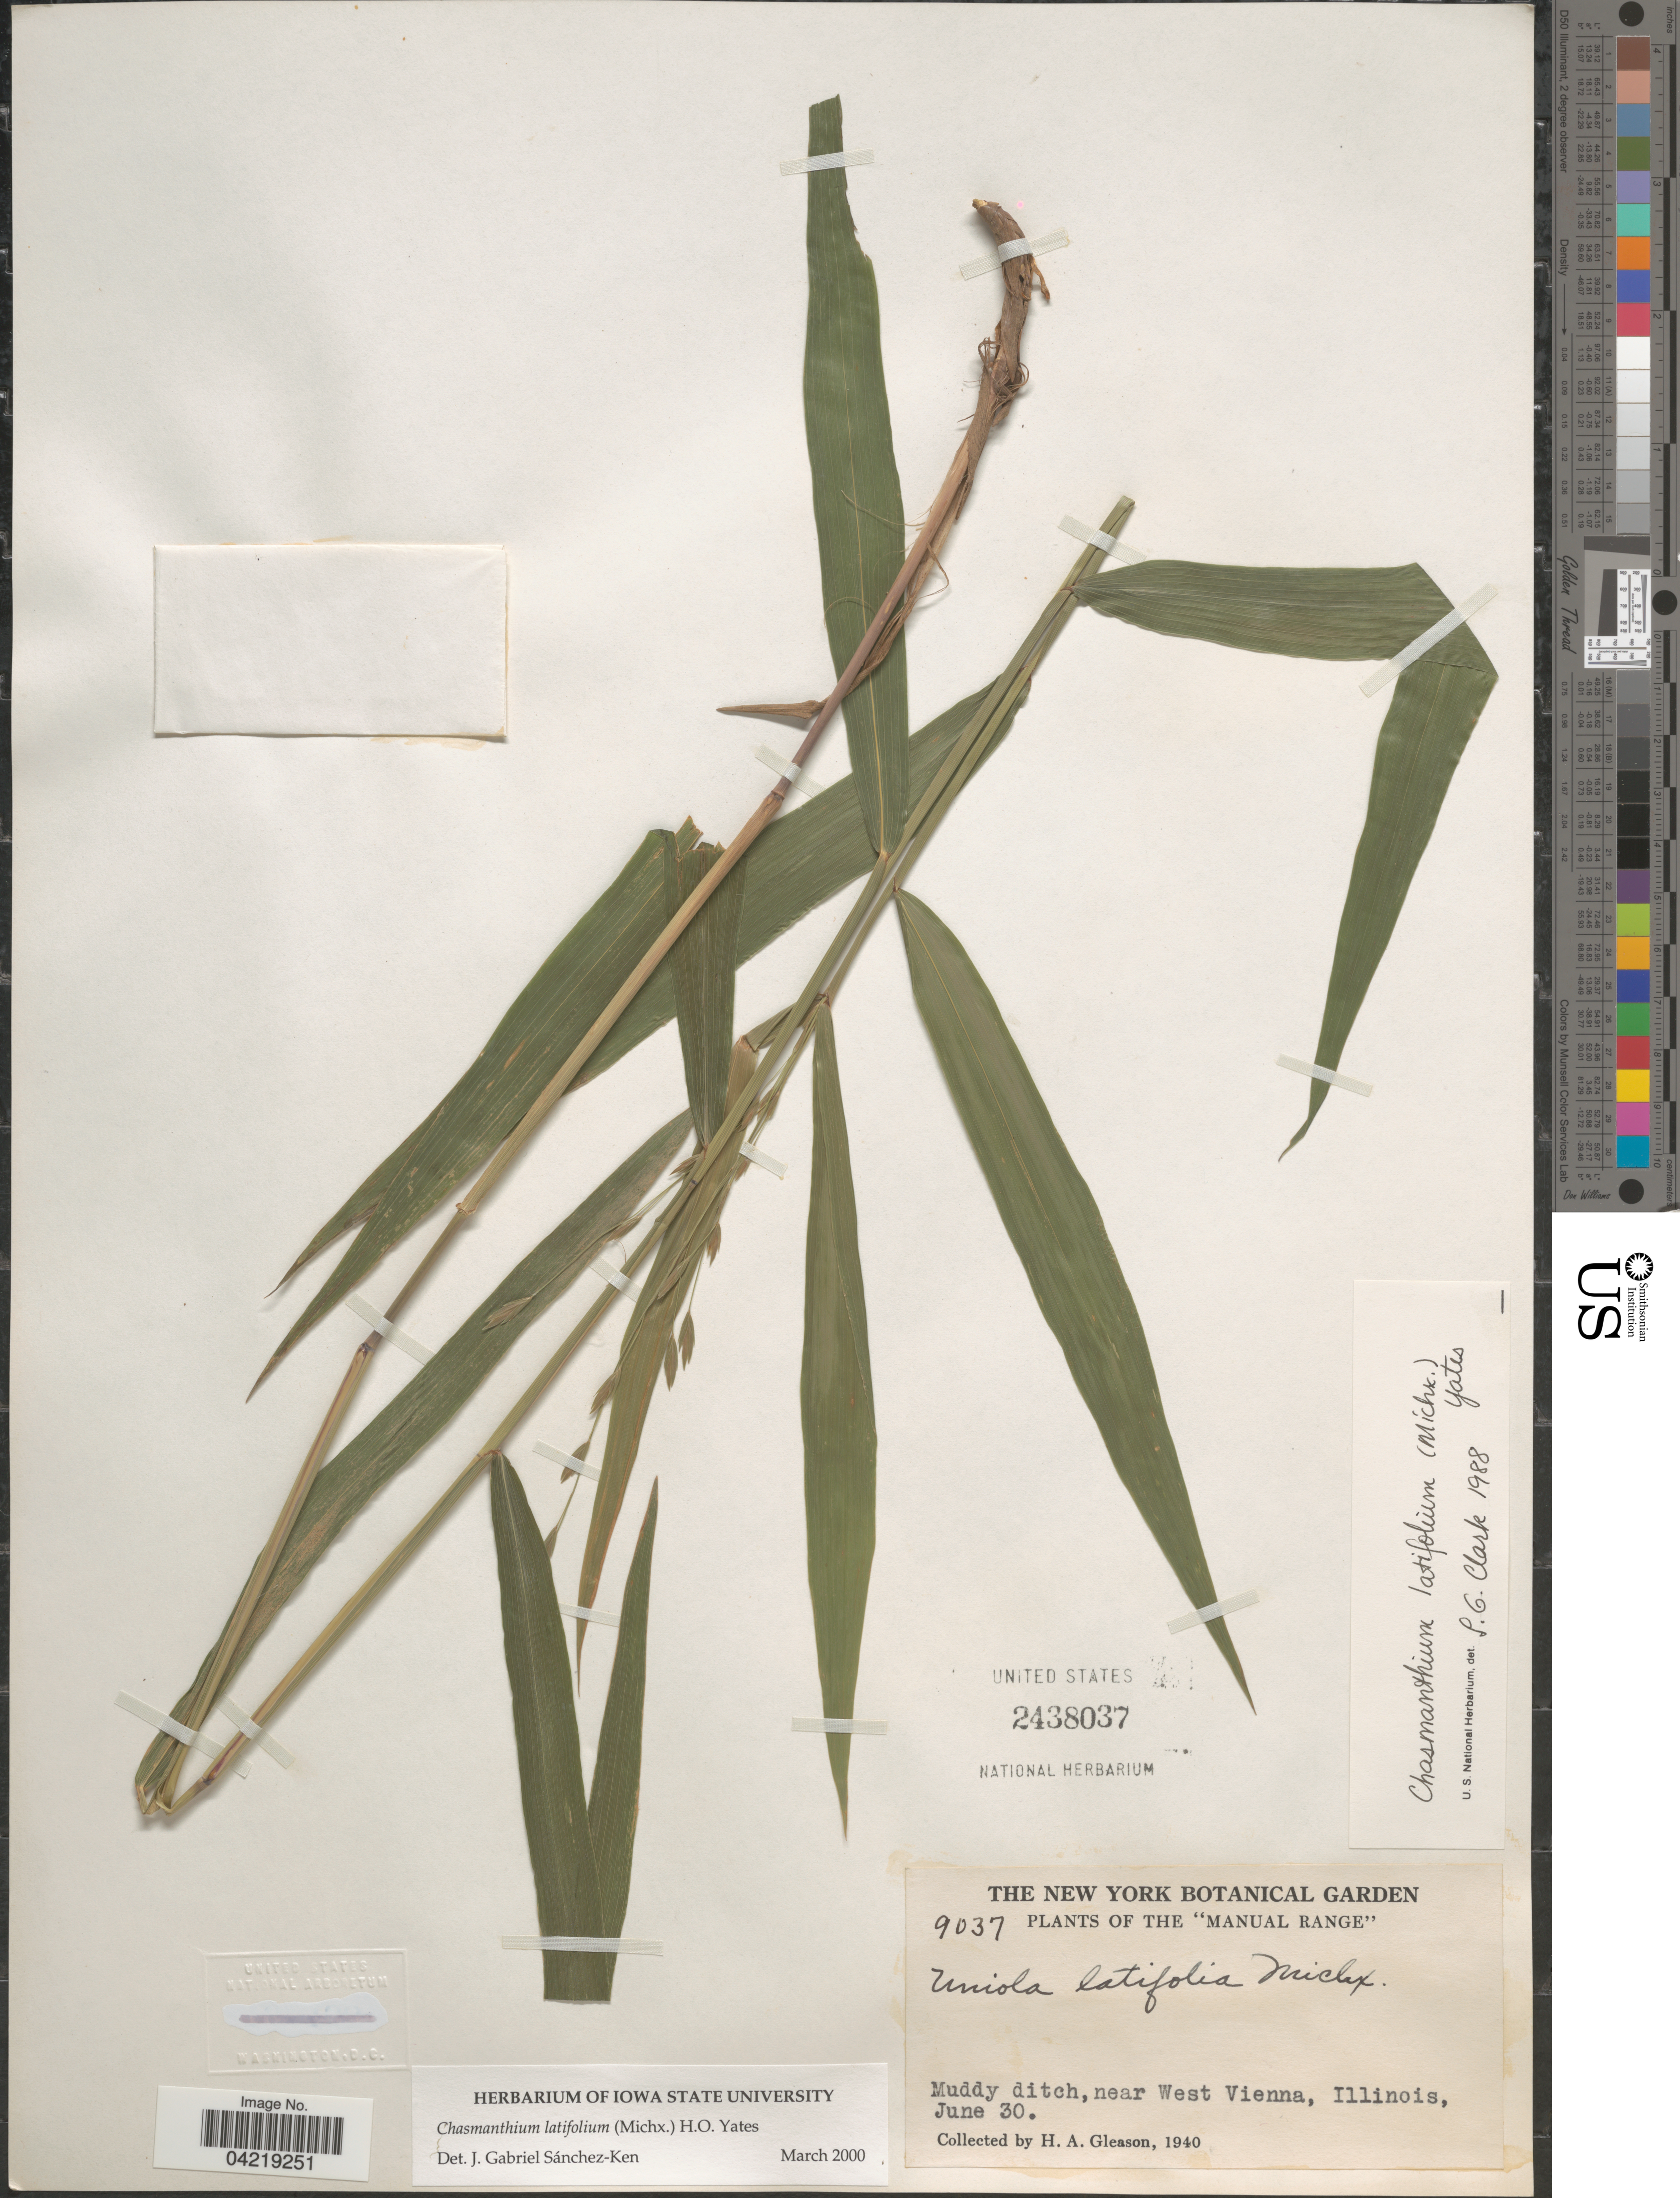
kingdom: Plantae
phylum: Tracheophyta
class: Liliopsida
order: Poales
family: Poaceae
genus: Chasmanthium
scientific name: Chasmanthium latifolium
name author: (Michx.) H.O. Yates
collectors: H. A. Gleason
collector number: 9037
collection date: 1940-06-30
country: United States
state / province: Illinois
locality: The "Manual Range". Muddy ditch, near West Vienna.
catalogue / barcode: US 2438037